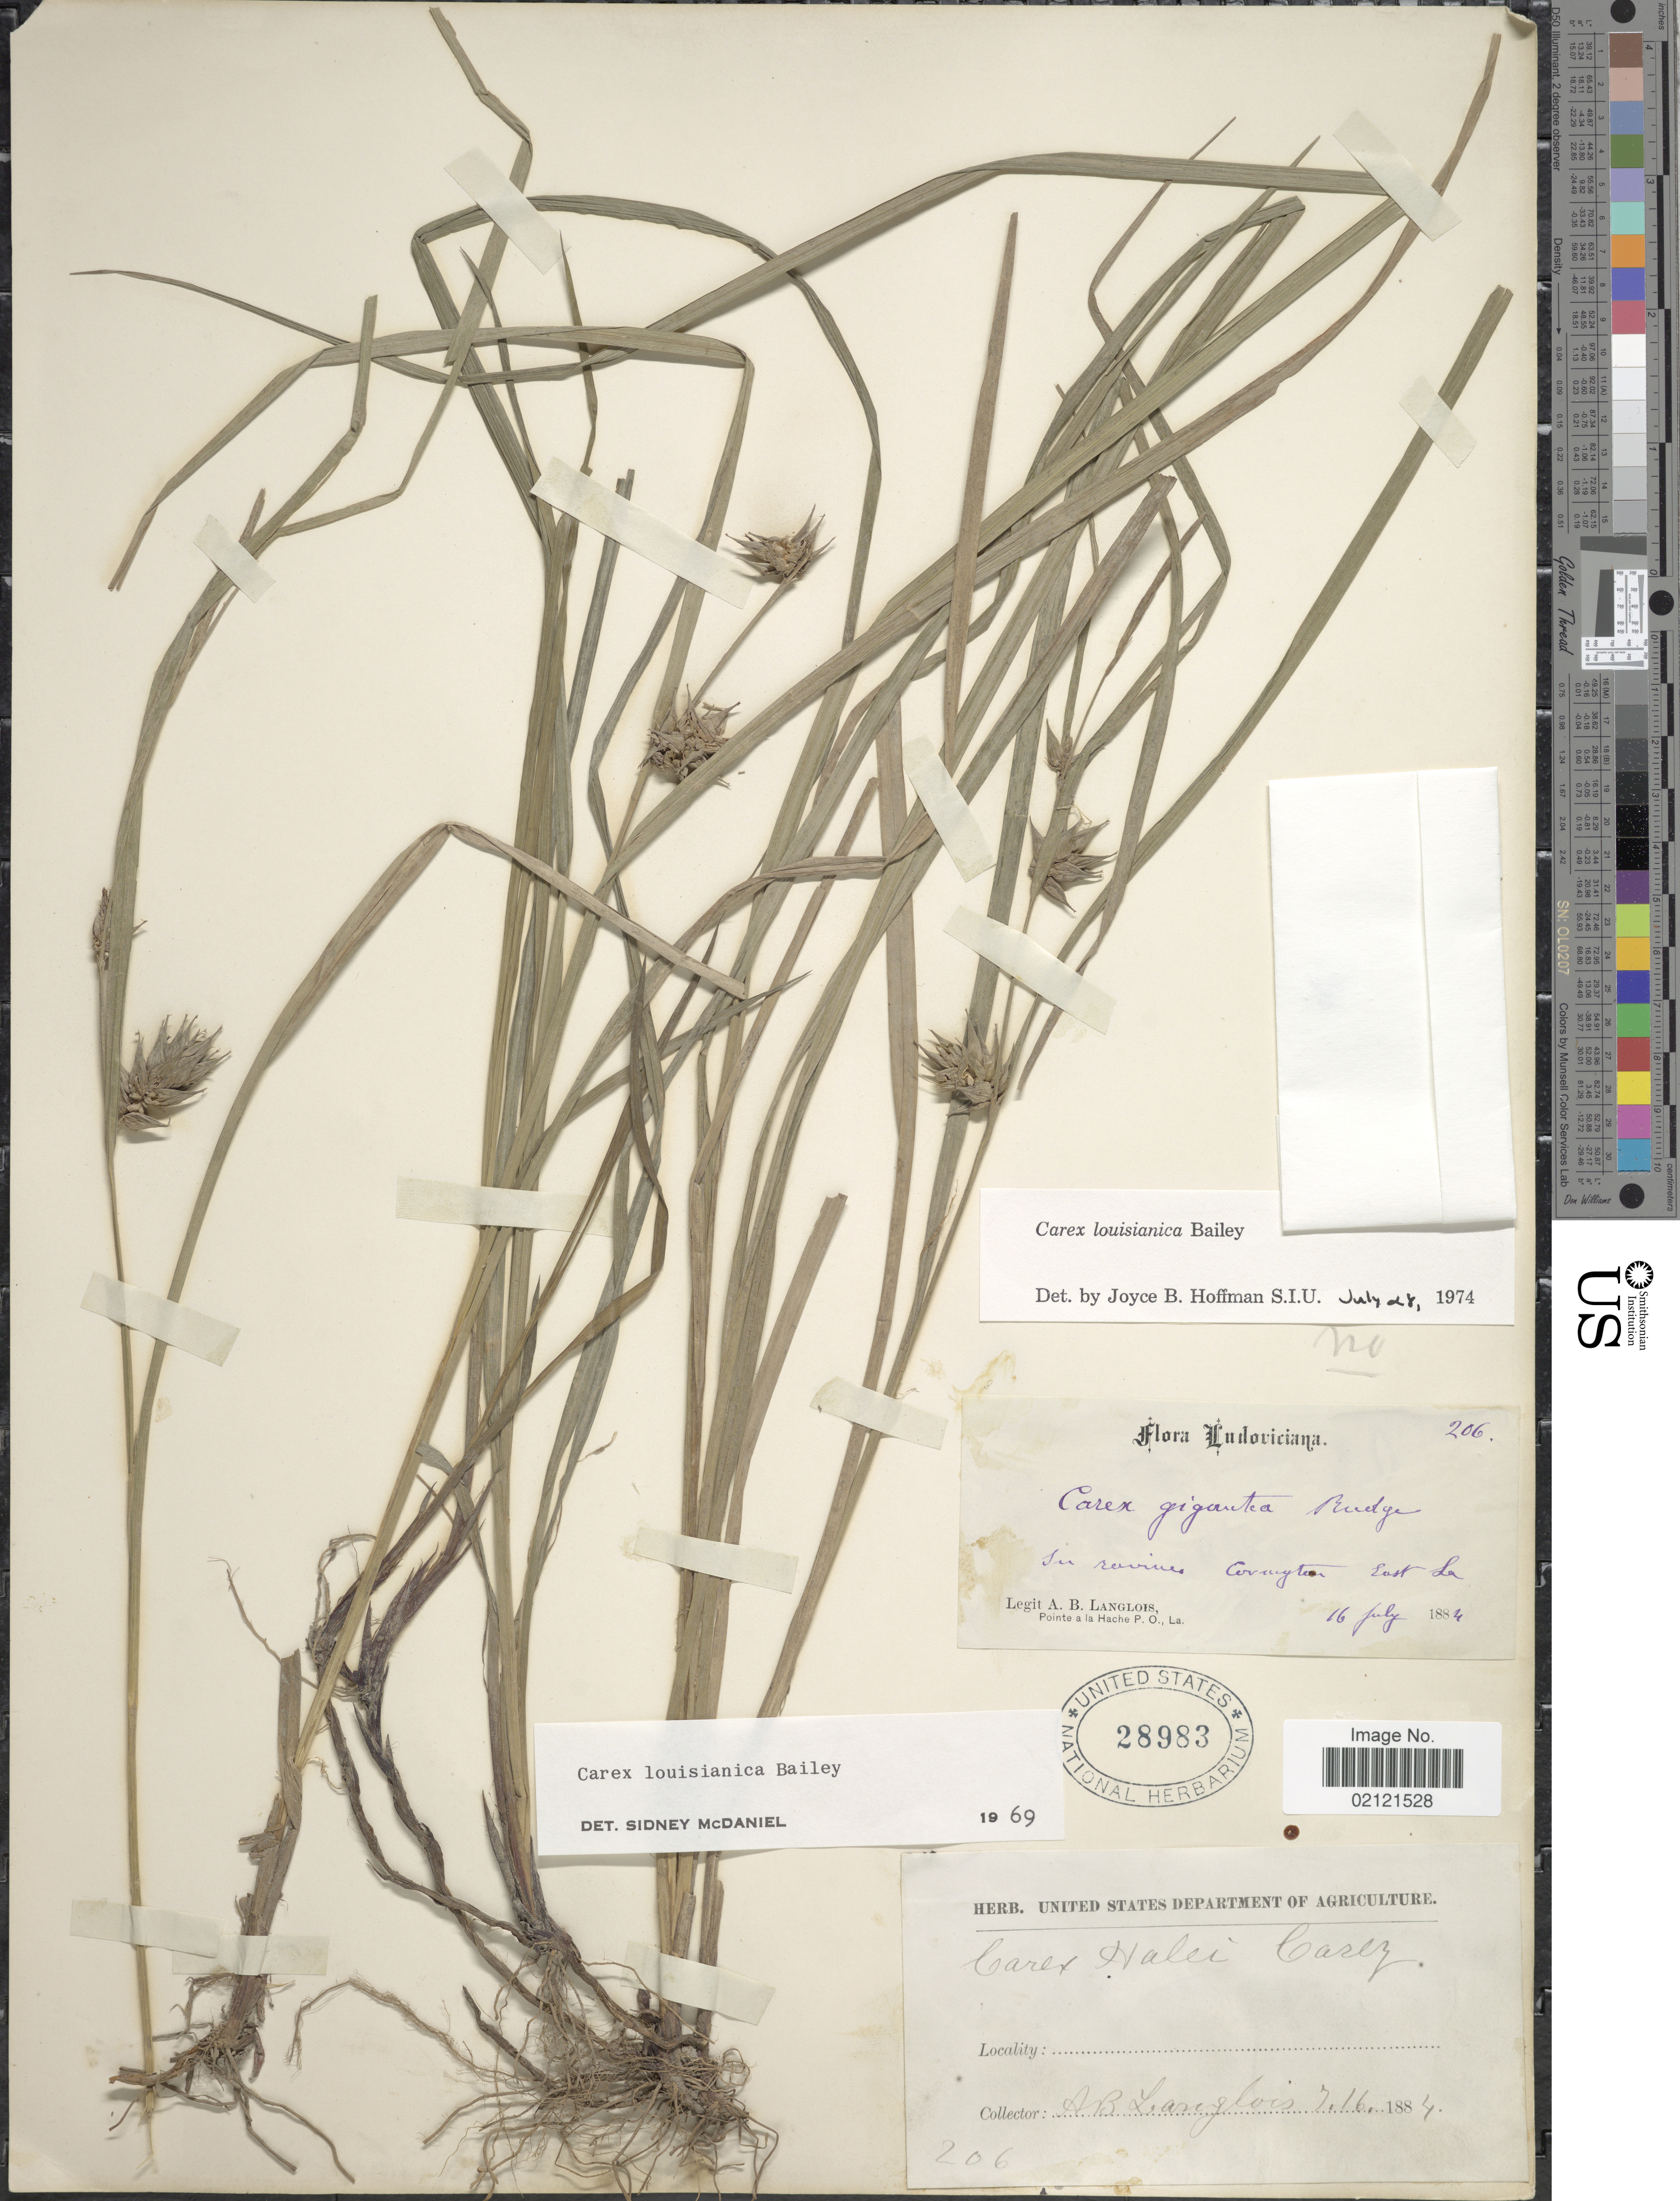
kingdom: Plantae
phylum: Tracheophyta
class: Liliopsida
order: Poales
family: Cyperaceae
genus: Carex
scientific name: Carex louisianica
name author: L.H. Bailey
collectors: A. Langlois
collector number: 206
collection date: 1884-07-16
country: United States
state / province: Louisiana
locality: In ravine Covington, East La.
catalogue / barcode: US 28983